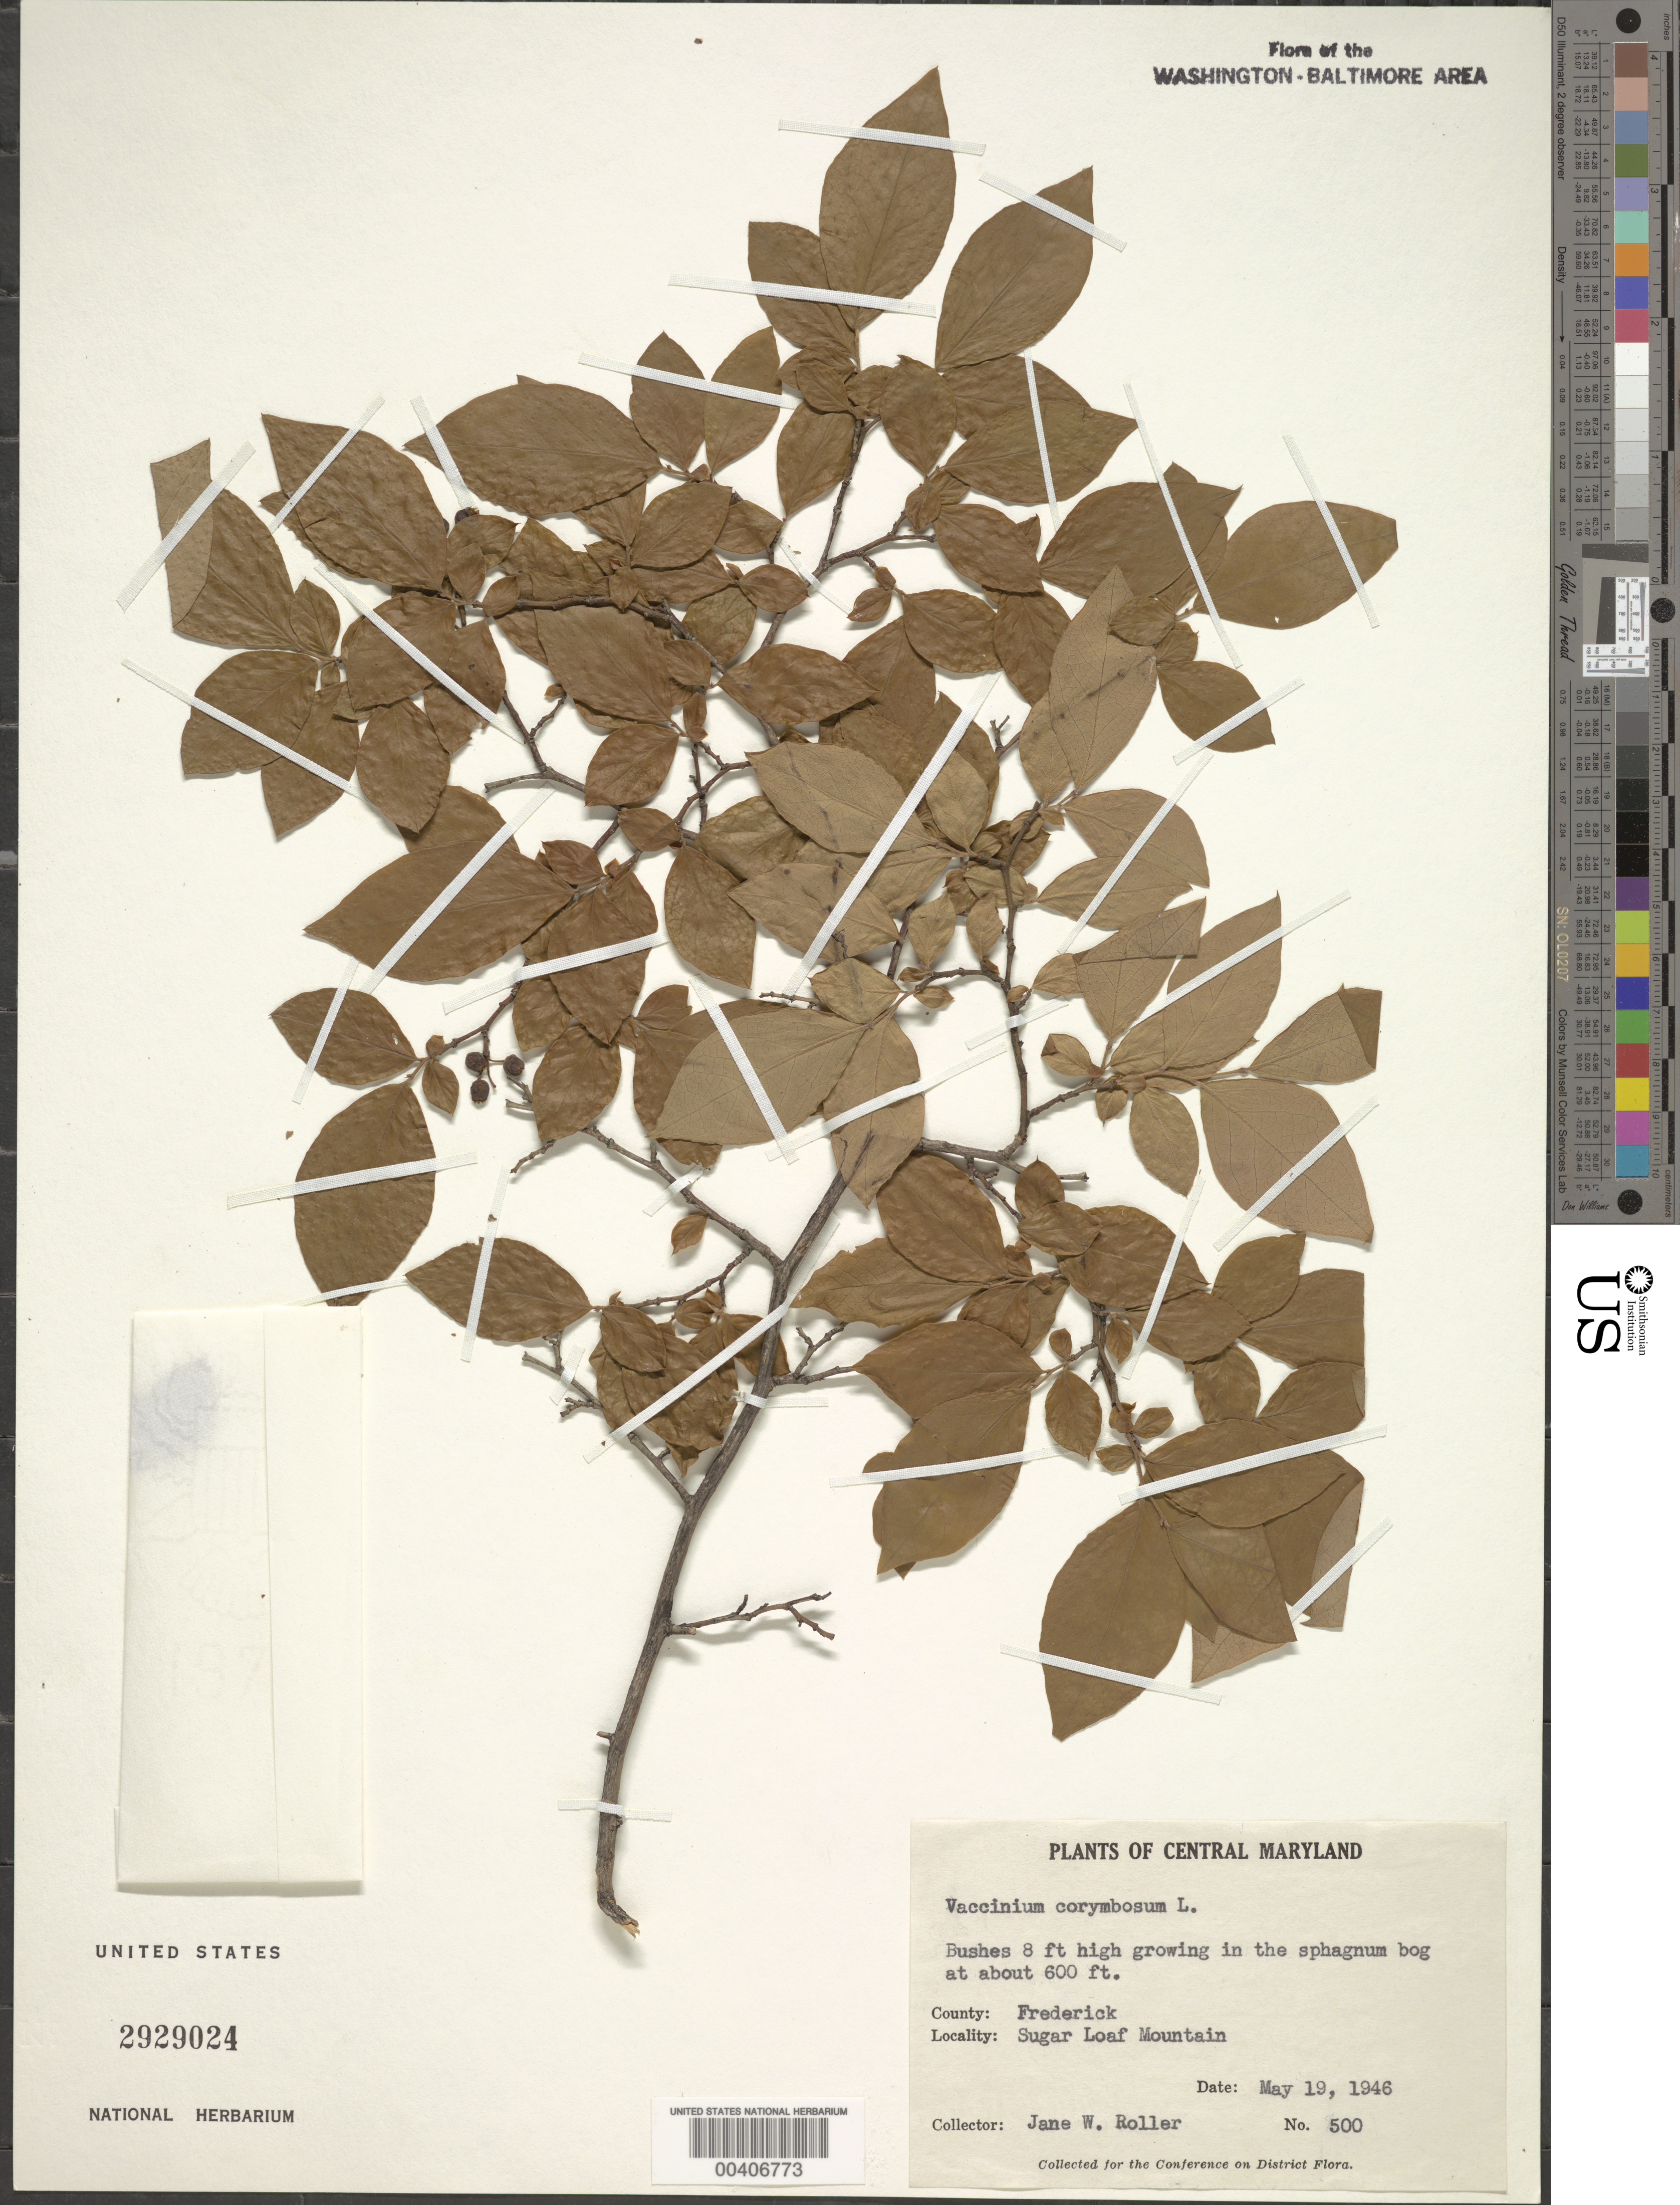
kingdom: Plantae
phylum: Tracheophyta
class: Magnoliopsida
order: Ericales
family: Ericaceae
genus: Vaccinium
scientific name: Vaccinium corymbosum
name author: L.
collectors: J. W. Roller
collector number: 500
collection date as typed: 19 May 1946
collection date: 1946-05-19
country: United States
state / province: Maryland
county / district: Frederick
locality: Sugar Loaf Mountain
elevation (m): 183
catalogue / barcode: US 2929024